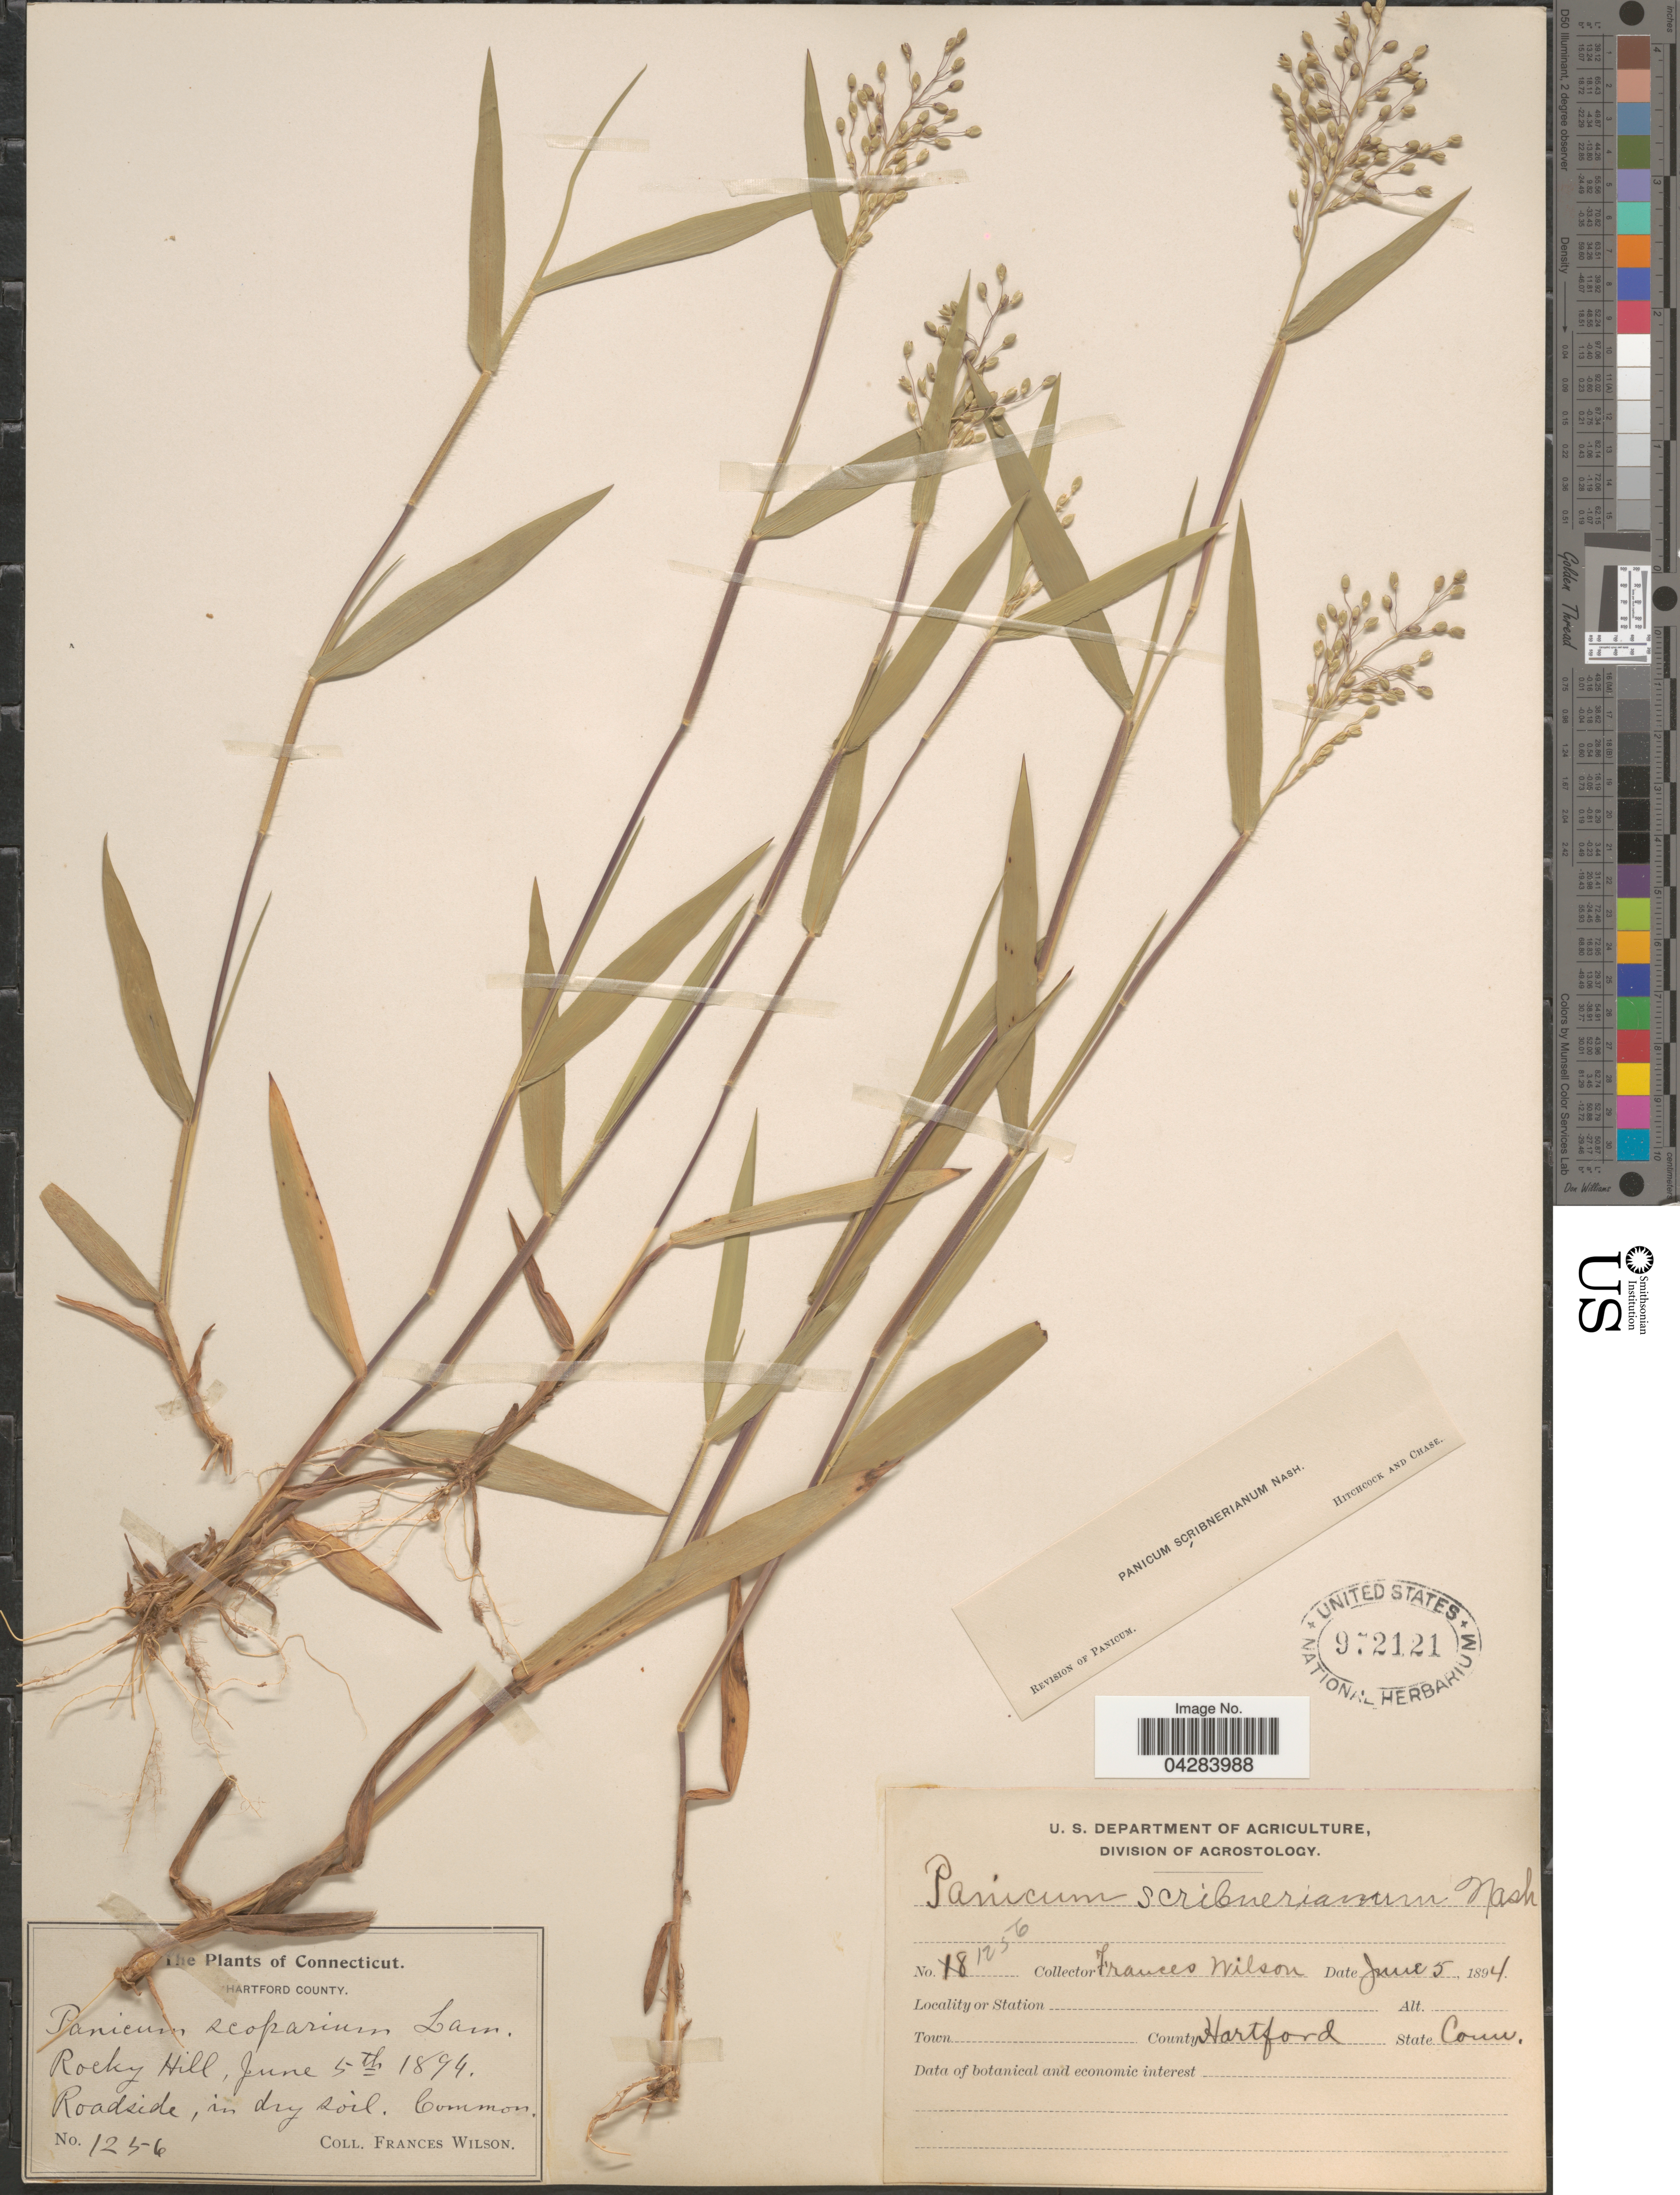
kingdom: Plantae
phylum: Tracheophyta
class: Liliopsida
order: Poales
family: Poaceae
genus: Dichanthelium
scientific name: Dichanthelium oligosanthes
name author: (Schult.) Gould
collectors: F. Wilson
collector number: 1256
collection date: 1894-06-05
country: United States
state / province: Connecticut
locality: Hartford County. Rocky Hill, Roadside, in dry soil.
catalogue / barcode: US 972121